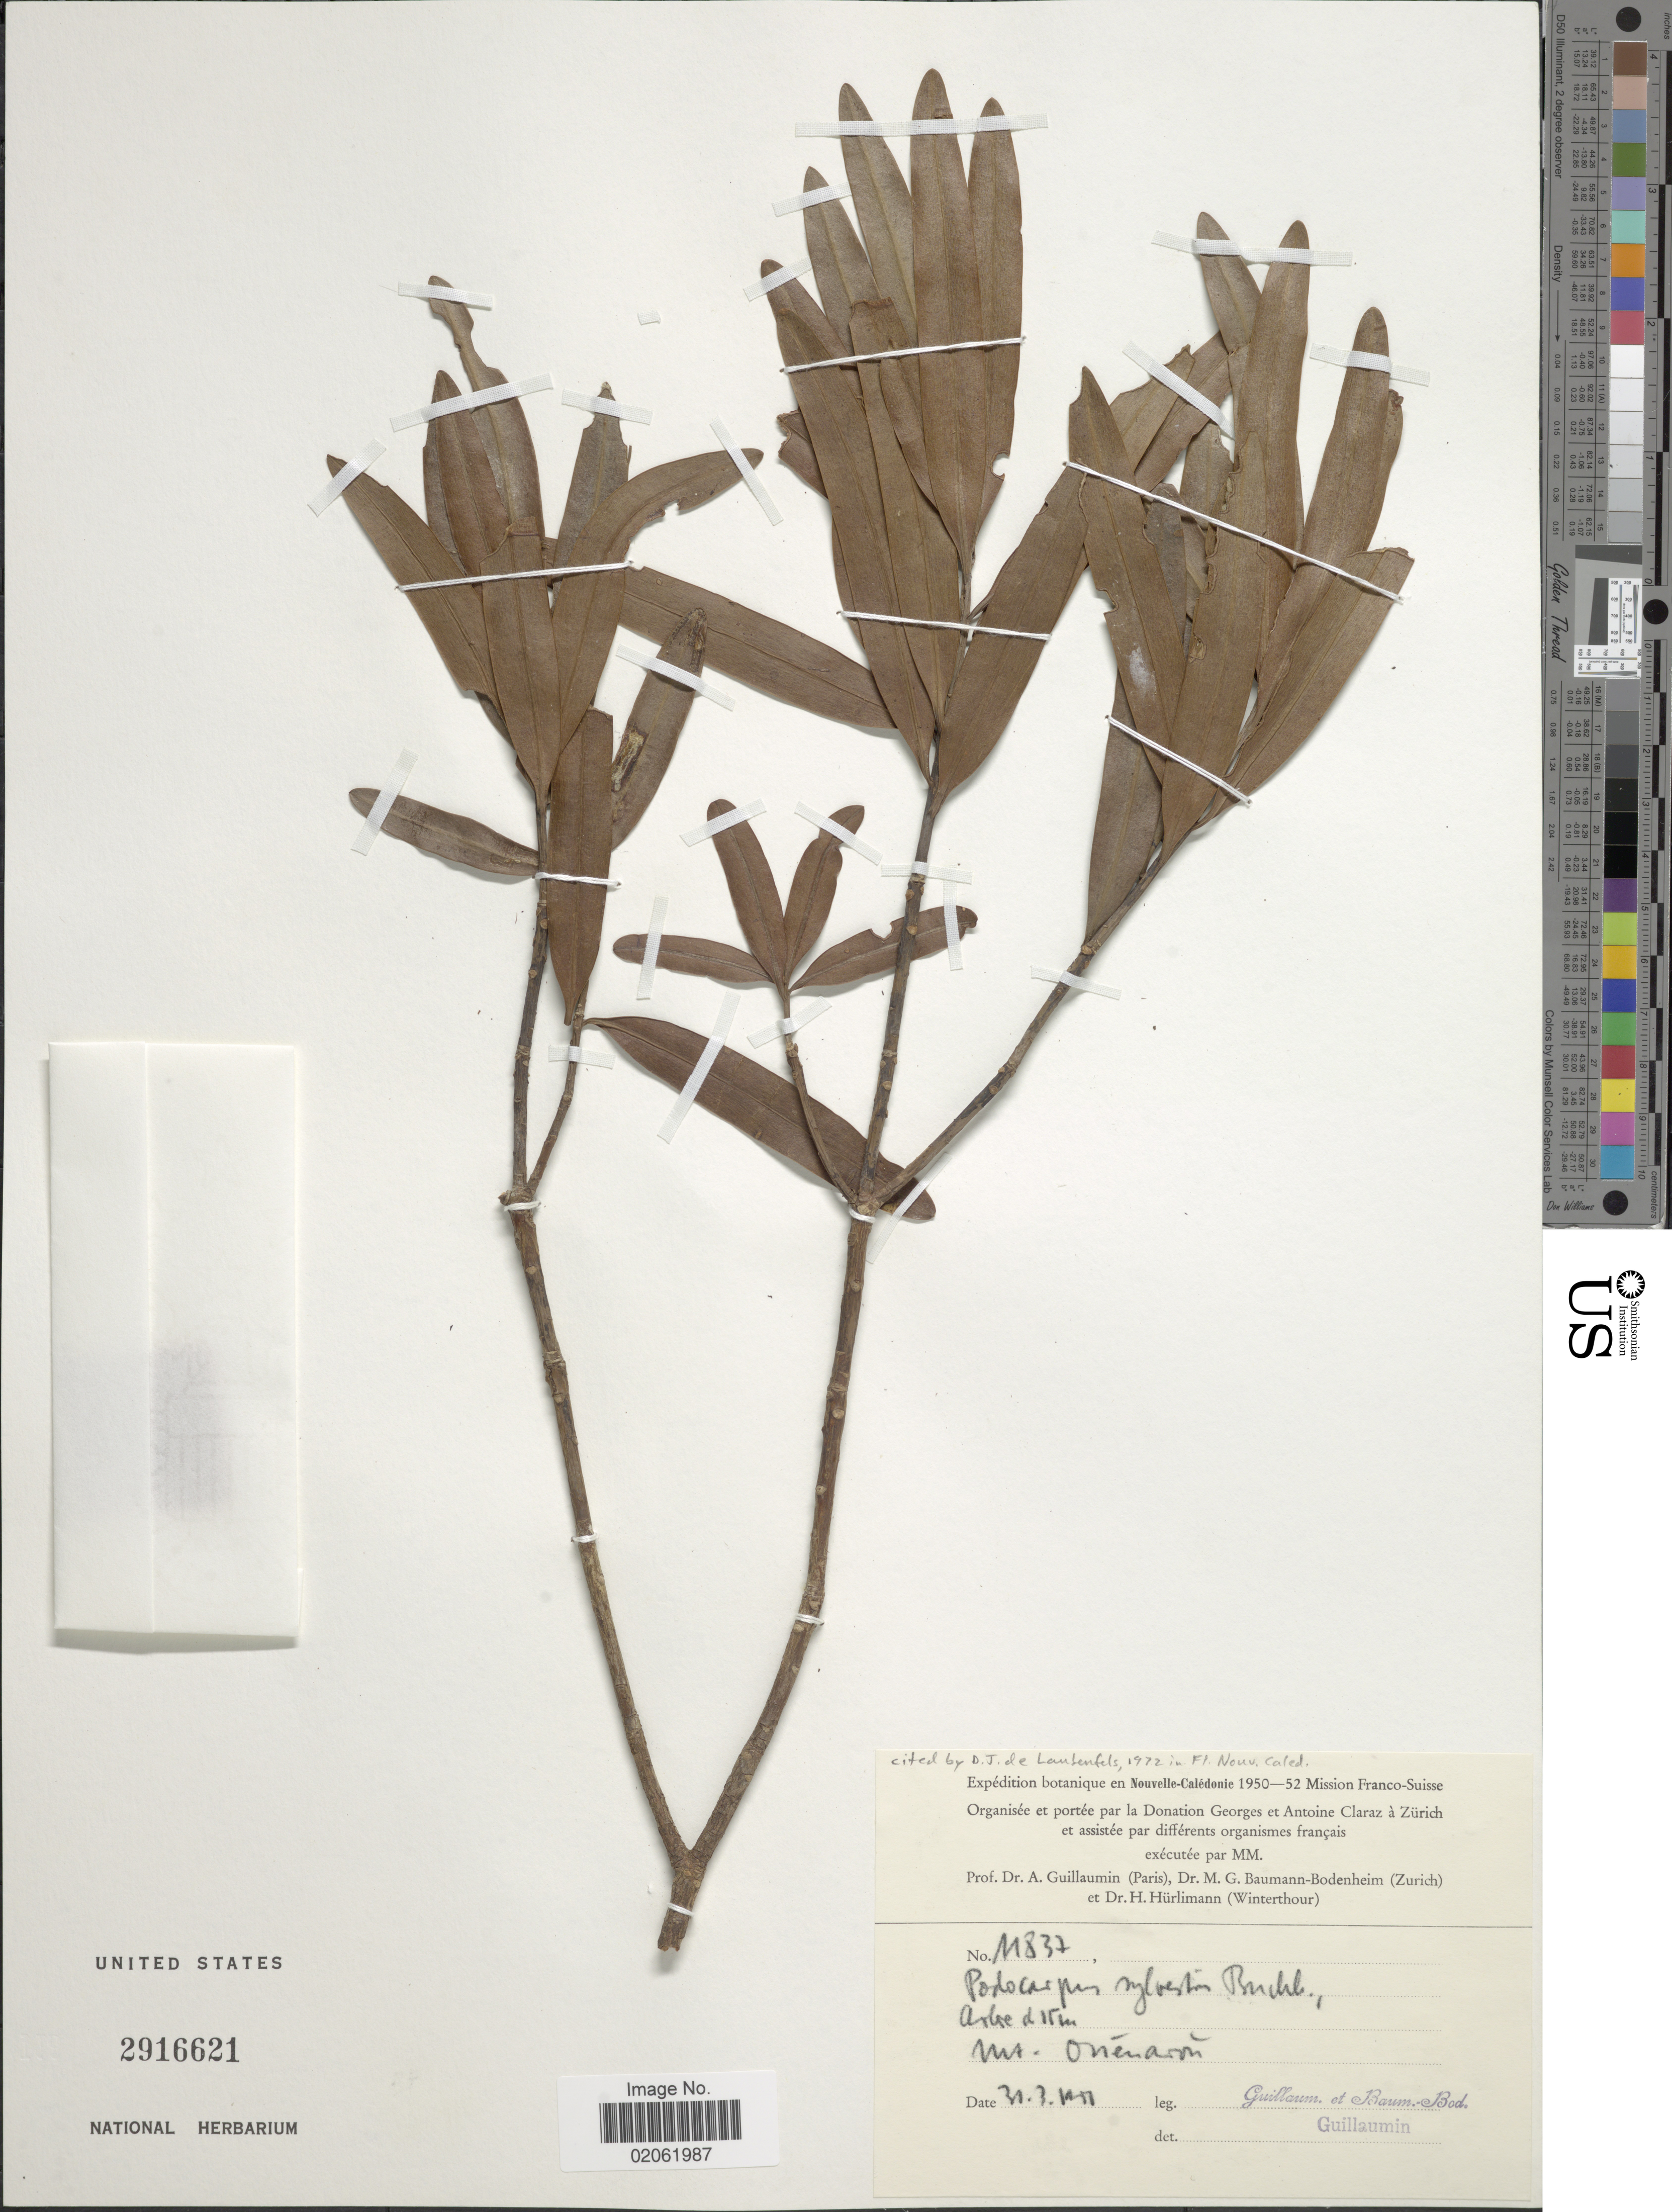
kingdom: Plantae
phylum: Tracheophyta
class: Pinopsida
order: Pinales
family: Podocarpaceae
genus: Podocarpus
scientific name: Podocarpus sylvestris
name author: J. Buchholz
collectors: A. Guillaumin & M. G. Baumann-Bodenheim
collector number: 11837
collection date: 1951-03-31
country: New Caledonia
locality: Mt. Onenason [interpreted]. Nouvelle-Caledonie.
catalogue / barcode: US 2916621